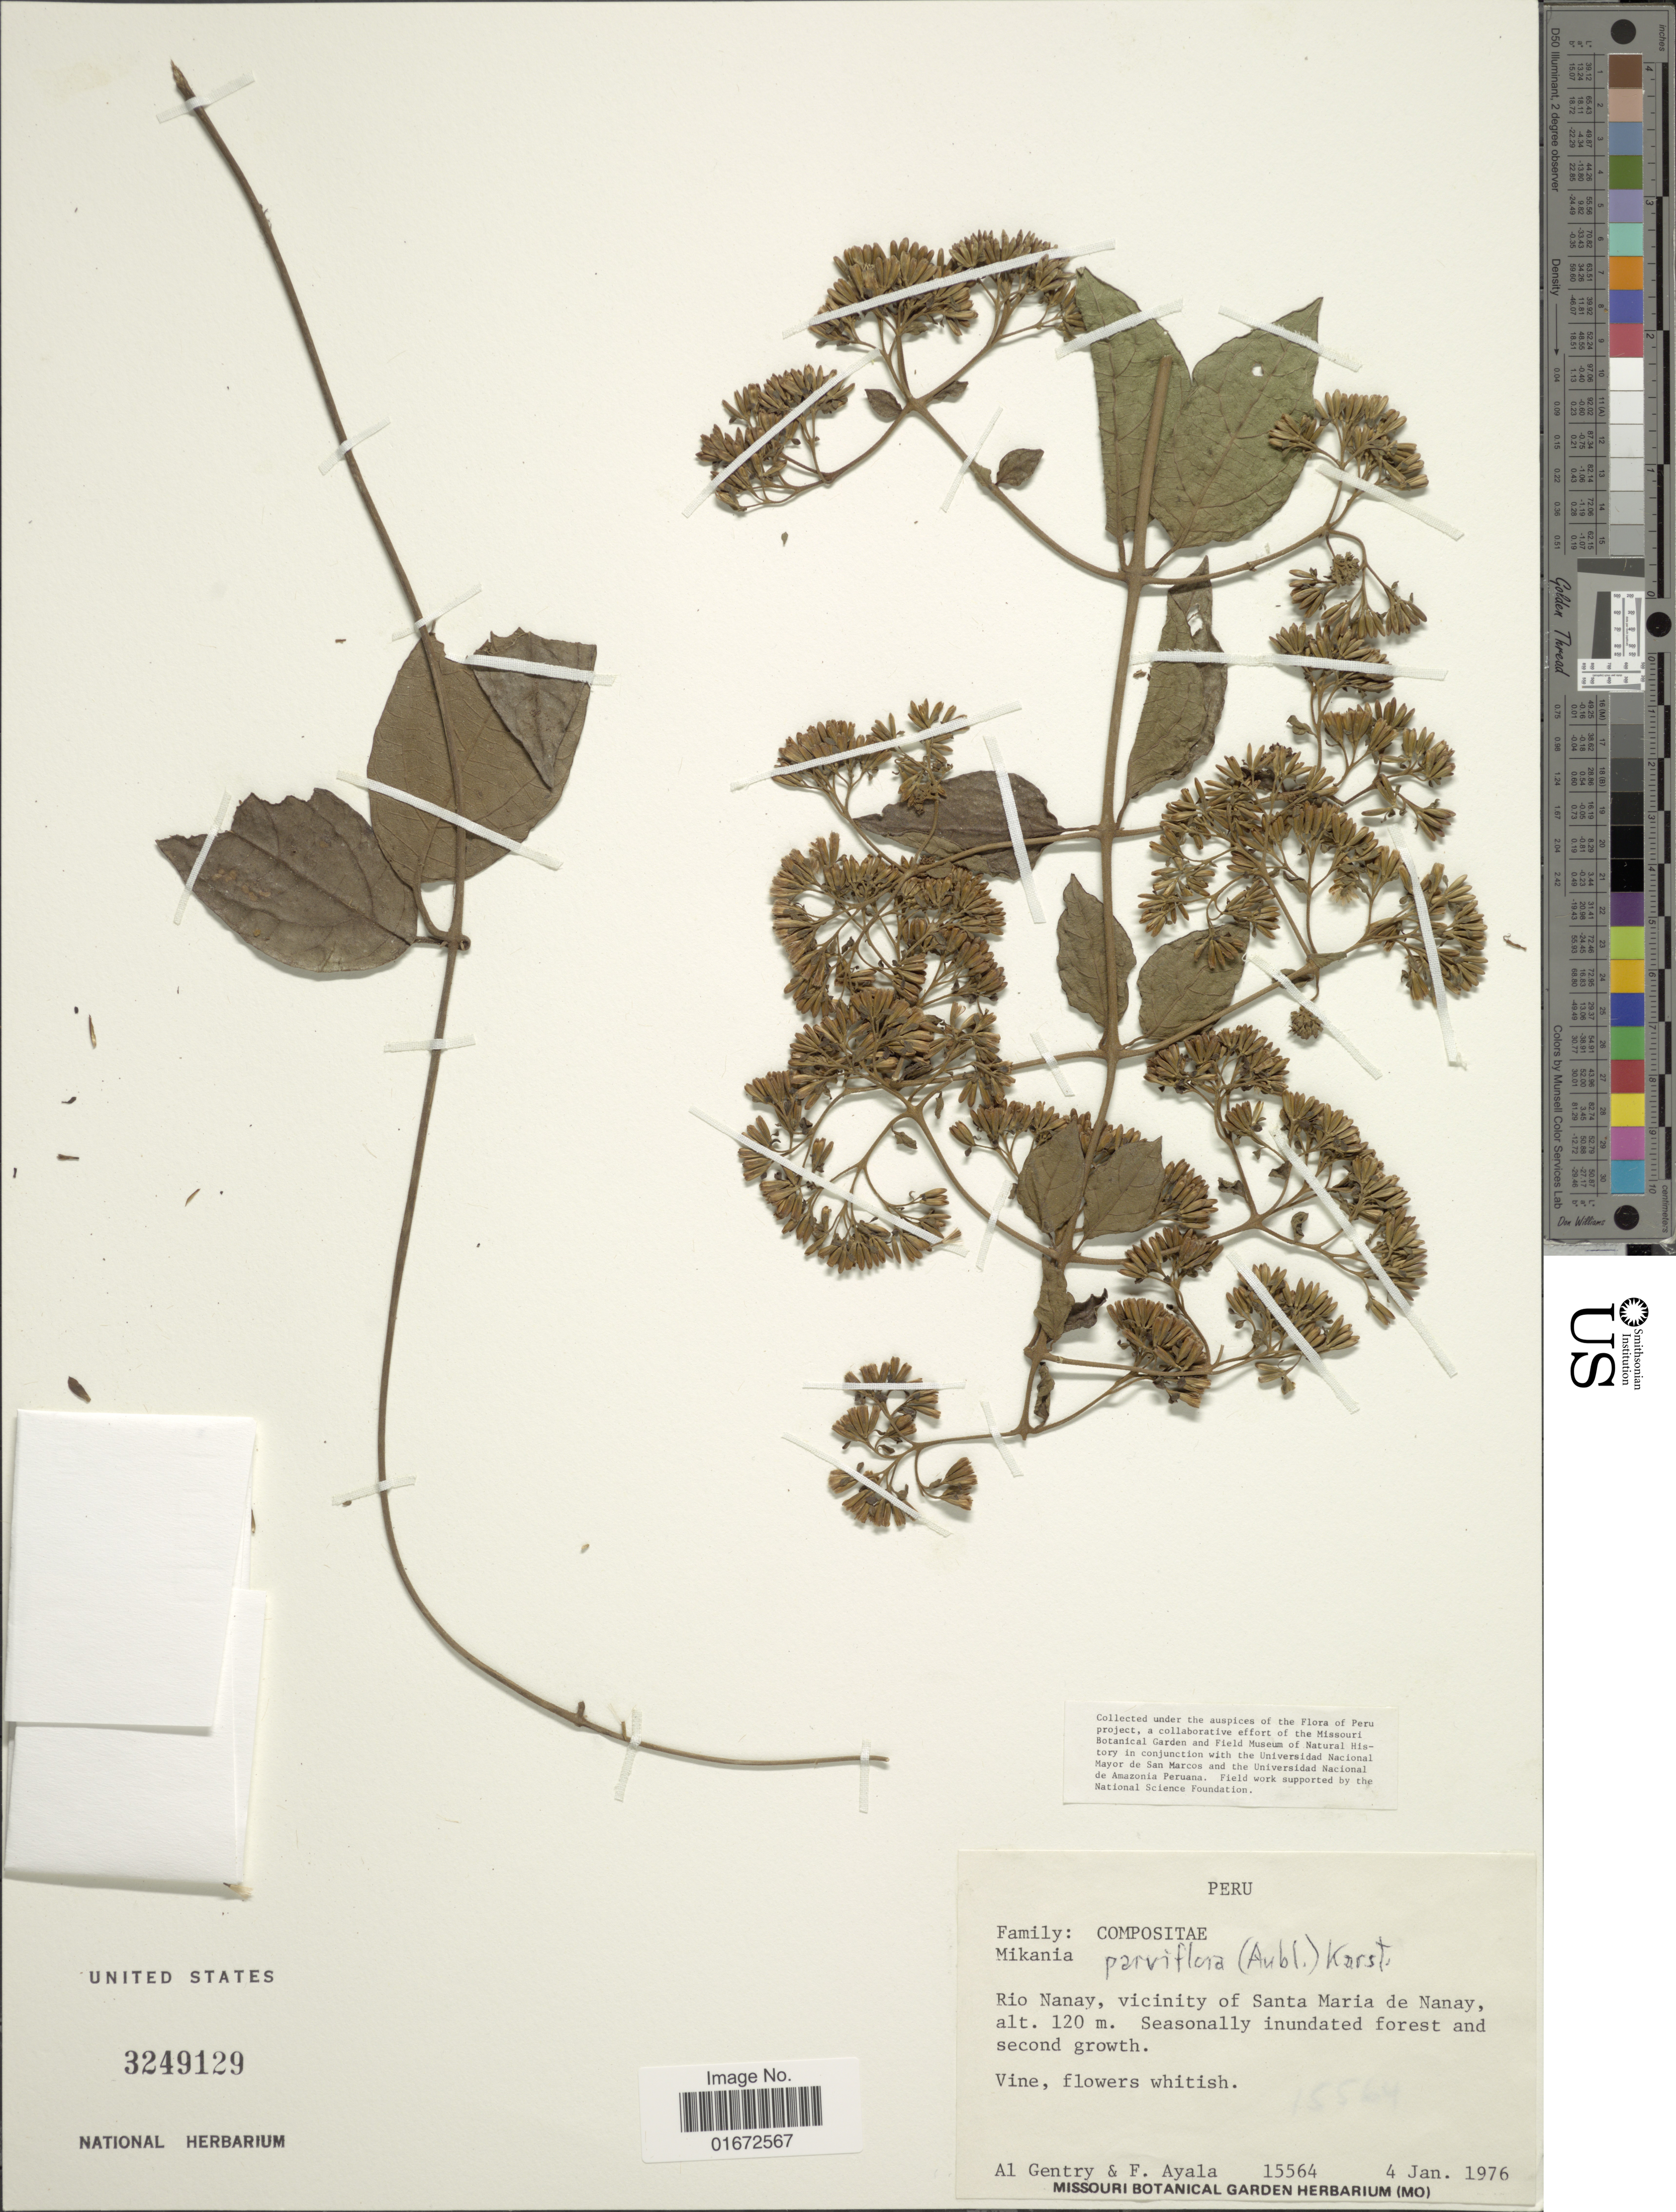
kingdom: Plantae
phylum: Tracheophyta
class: Magnoliopsida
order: Asterales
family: Asteraceae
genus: Mikania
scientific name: Mikania parviflora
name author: (Aubl.) Karst.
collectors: A. H. Gentry & F. Ayala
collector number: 15564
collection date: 1976-01-04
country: Peru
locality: Rio Nanay, vicinity of Santa Maria de Nanay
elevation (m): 120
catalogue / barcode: US 3249129